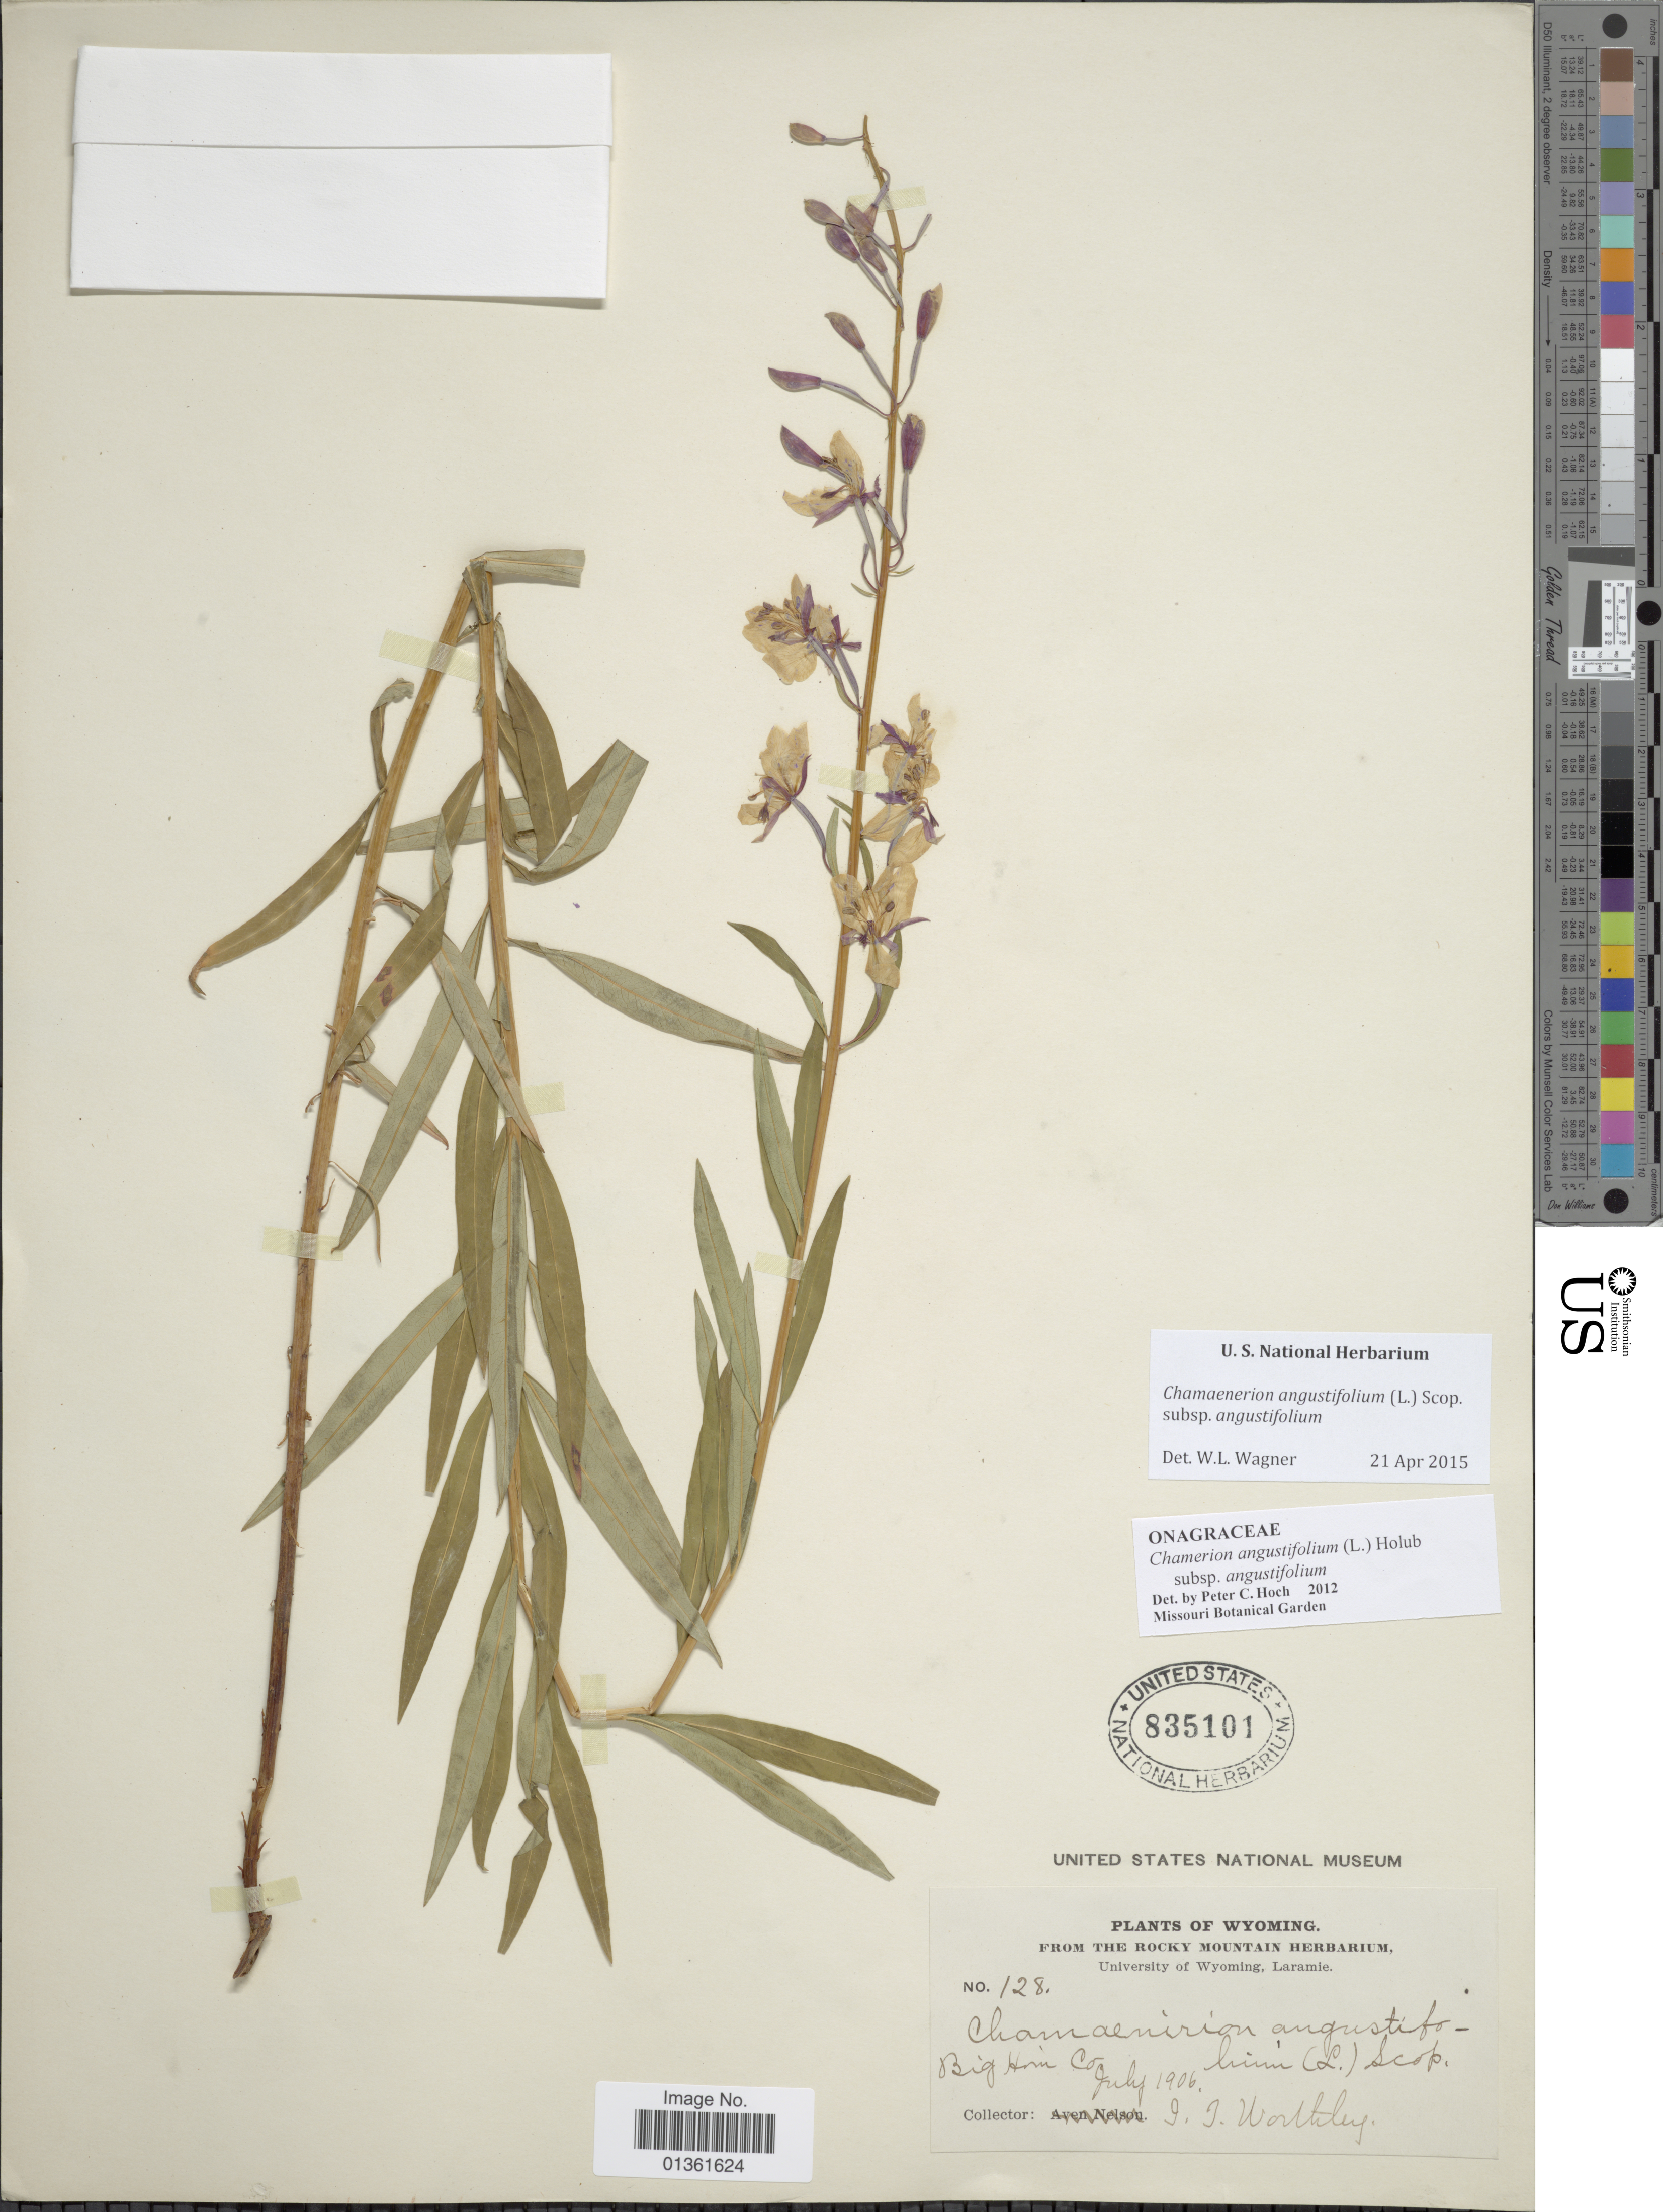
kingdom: Plantae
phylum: Tracheophyta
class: Magnoliopsida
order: Myrtales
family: Onagraceae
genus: Chamaenerion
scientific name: Chamaenerion angustifolium subsp. angustifolium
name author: (L.) Scop.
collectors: I. Worthley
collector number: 128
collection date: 1906-07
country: United States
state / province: Wyoming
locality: Big Him Co.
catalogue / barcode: US 835101